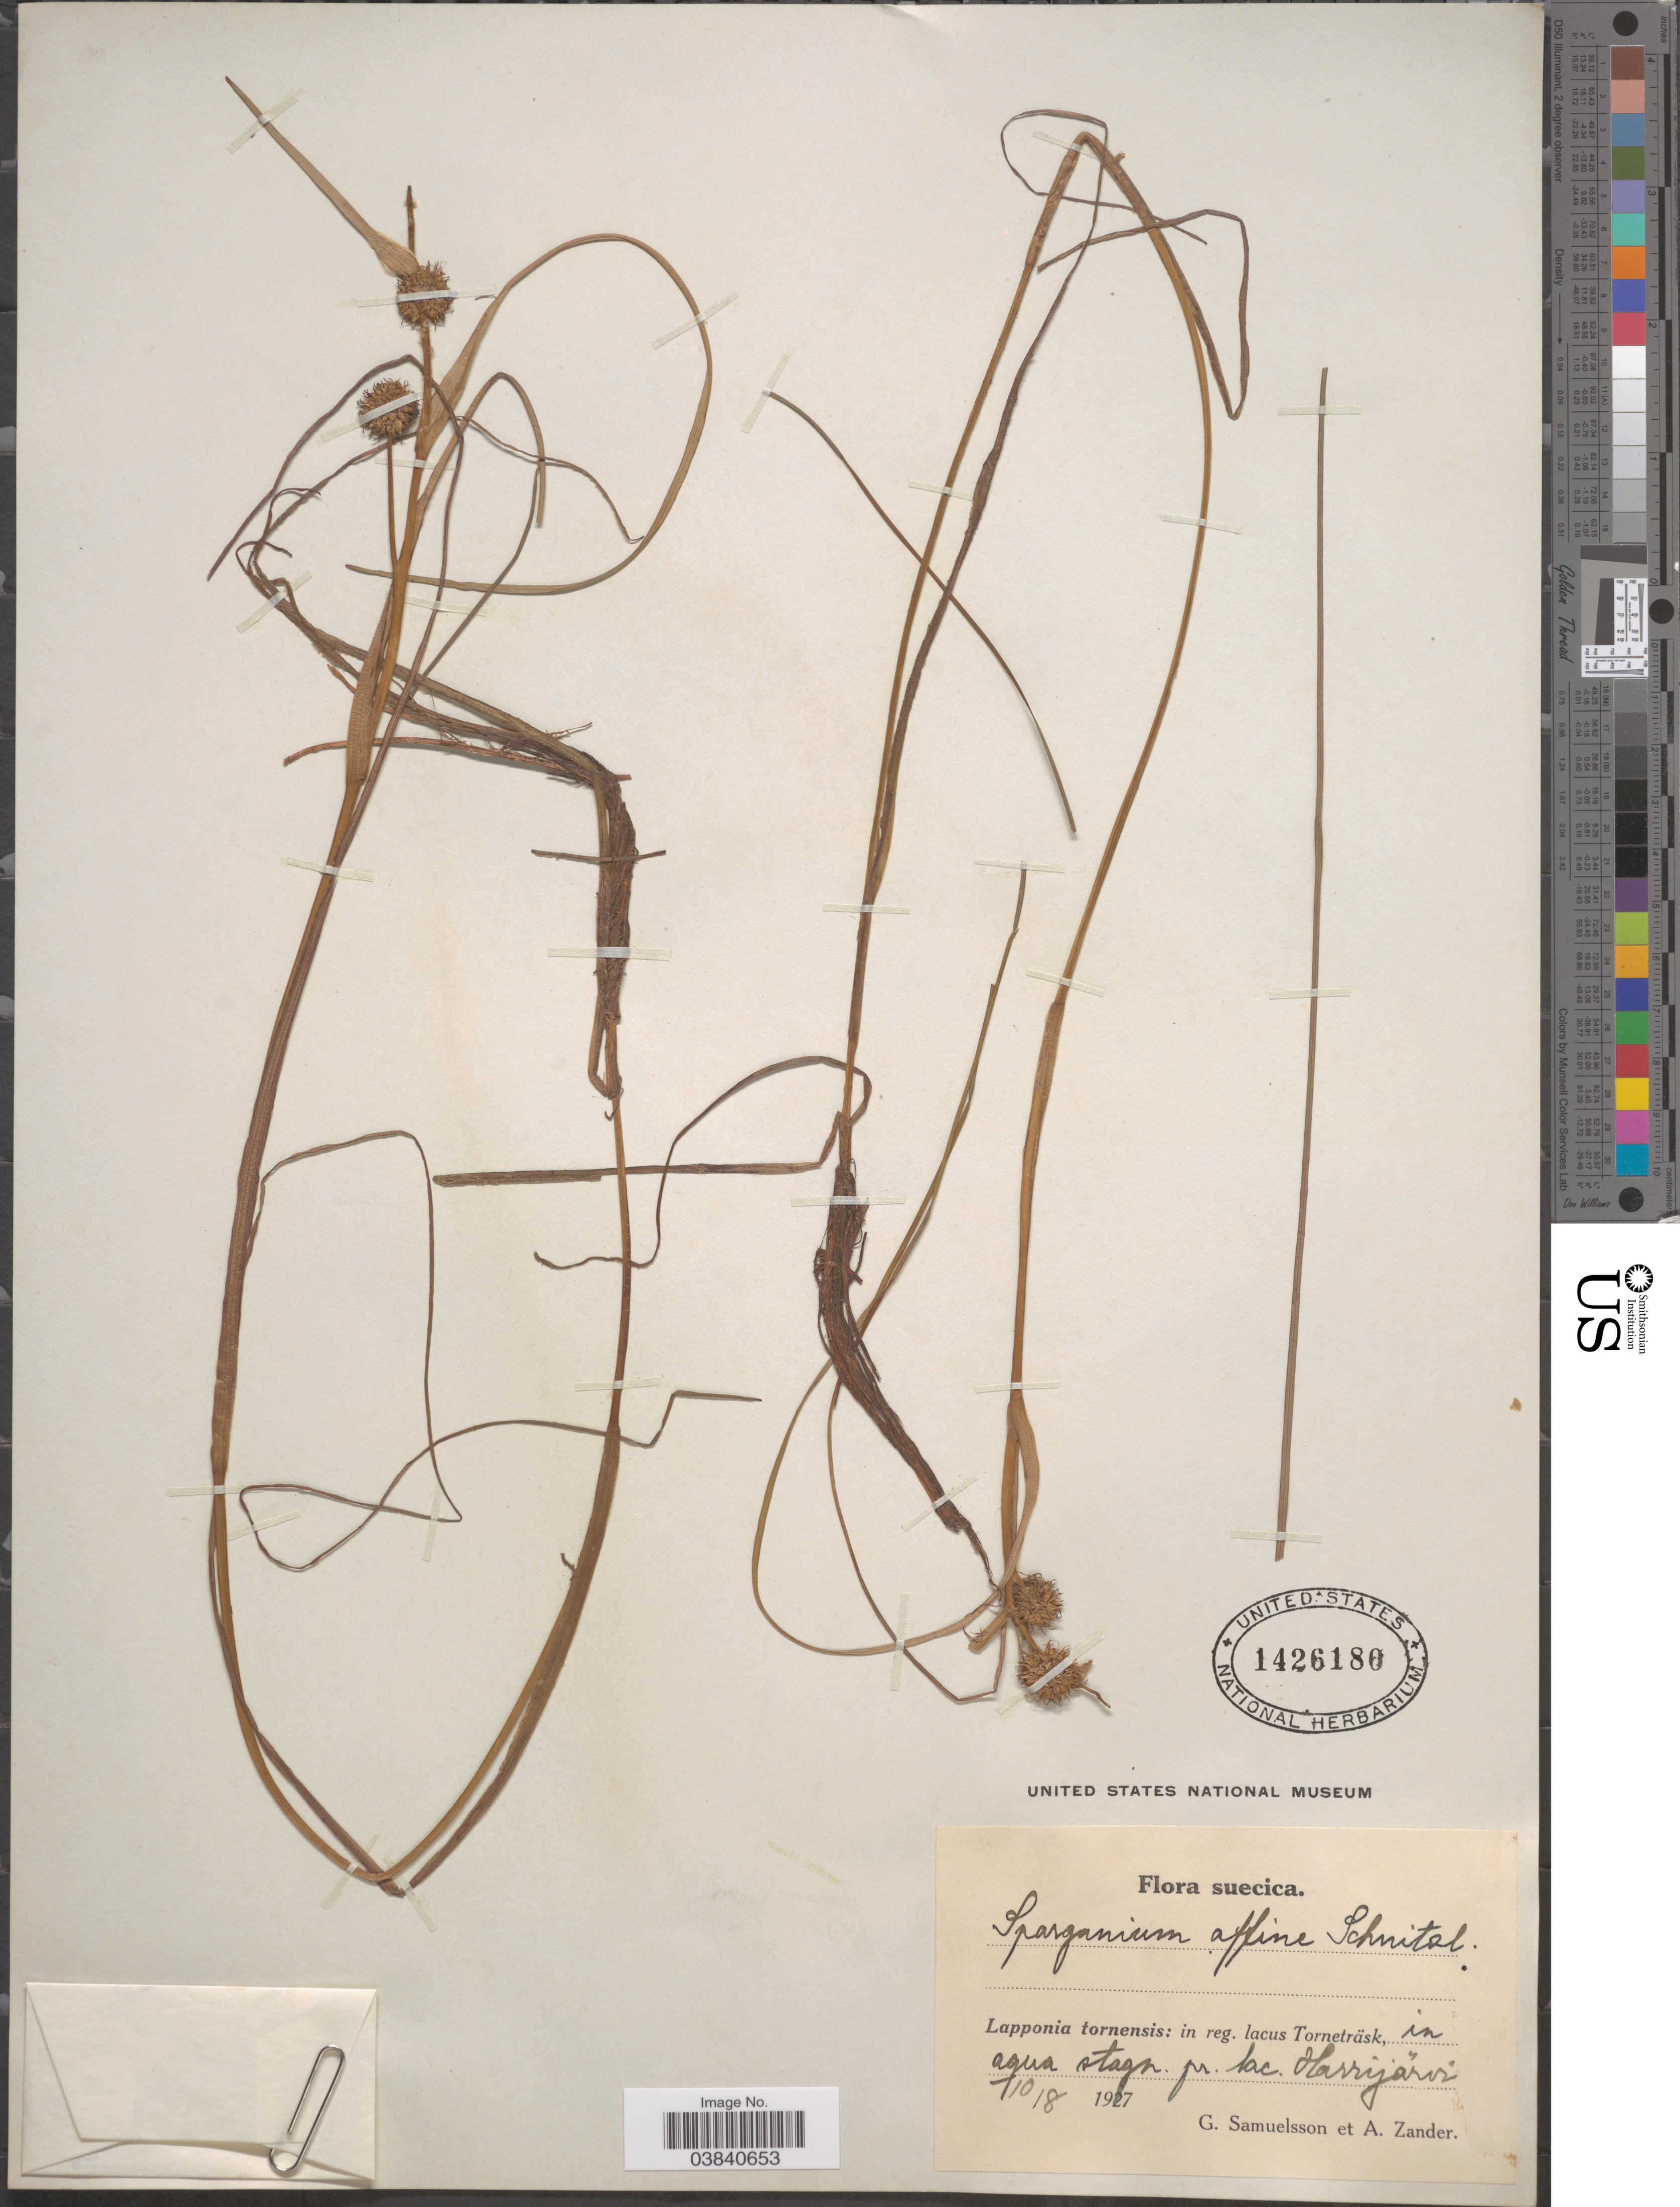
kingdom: Plantae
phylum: Tracheophyta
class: Liliopsida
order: Poales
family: Typhaceae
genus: Sparganium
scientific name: Sparganium affine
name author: Schnizl.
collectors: G. Samuelsson & A. Zander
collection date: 1927-08-10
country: Sweden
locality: Suecica. Lapponia tornensis: in reg. lacus Torneträsk, in aqua stagn. pr. lac. "Harrijarn".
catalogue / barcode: US 1426180